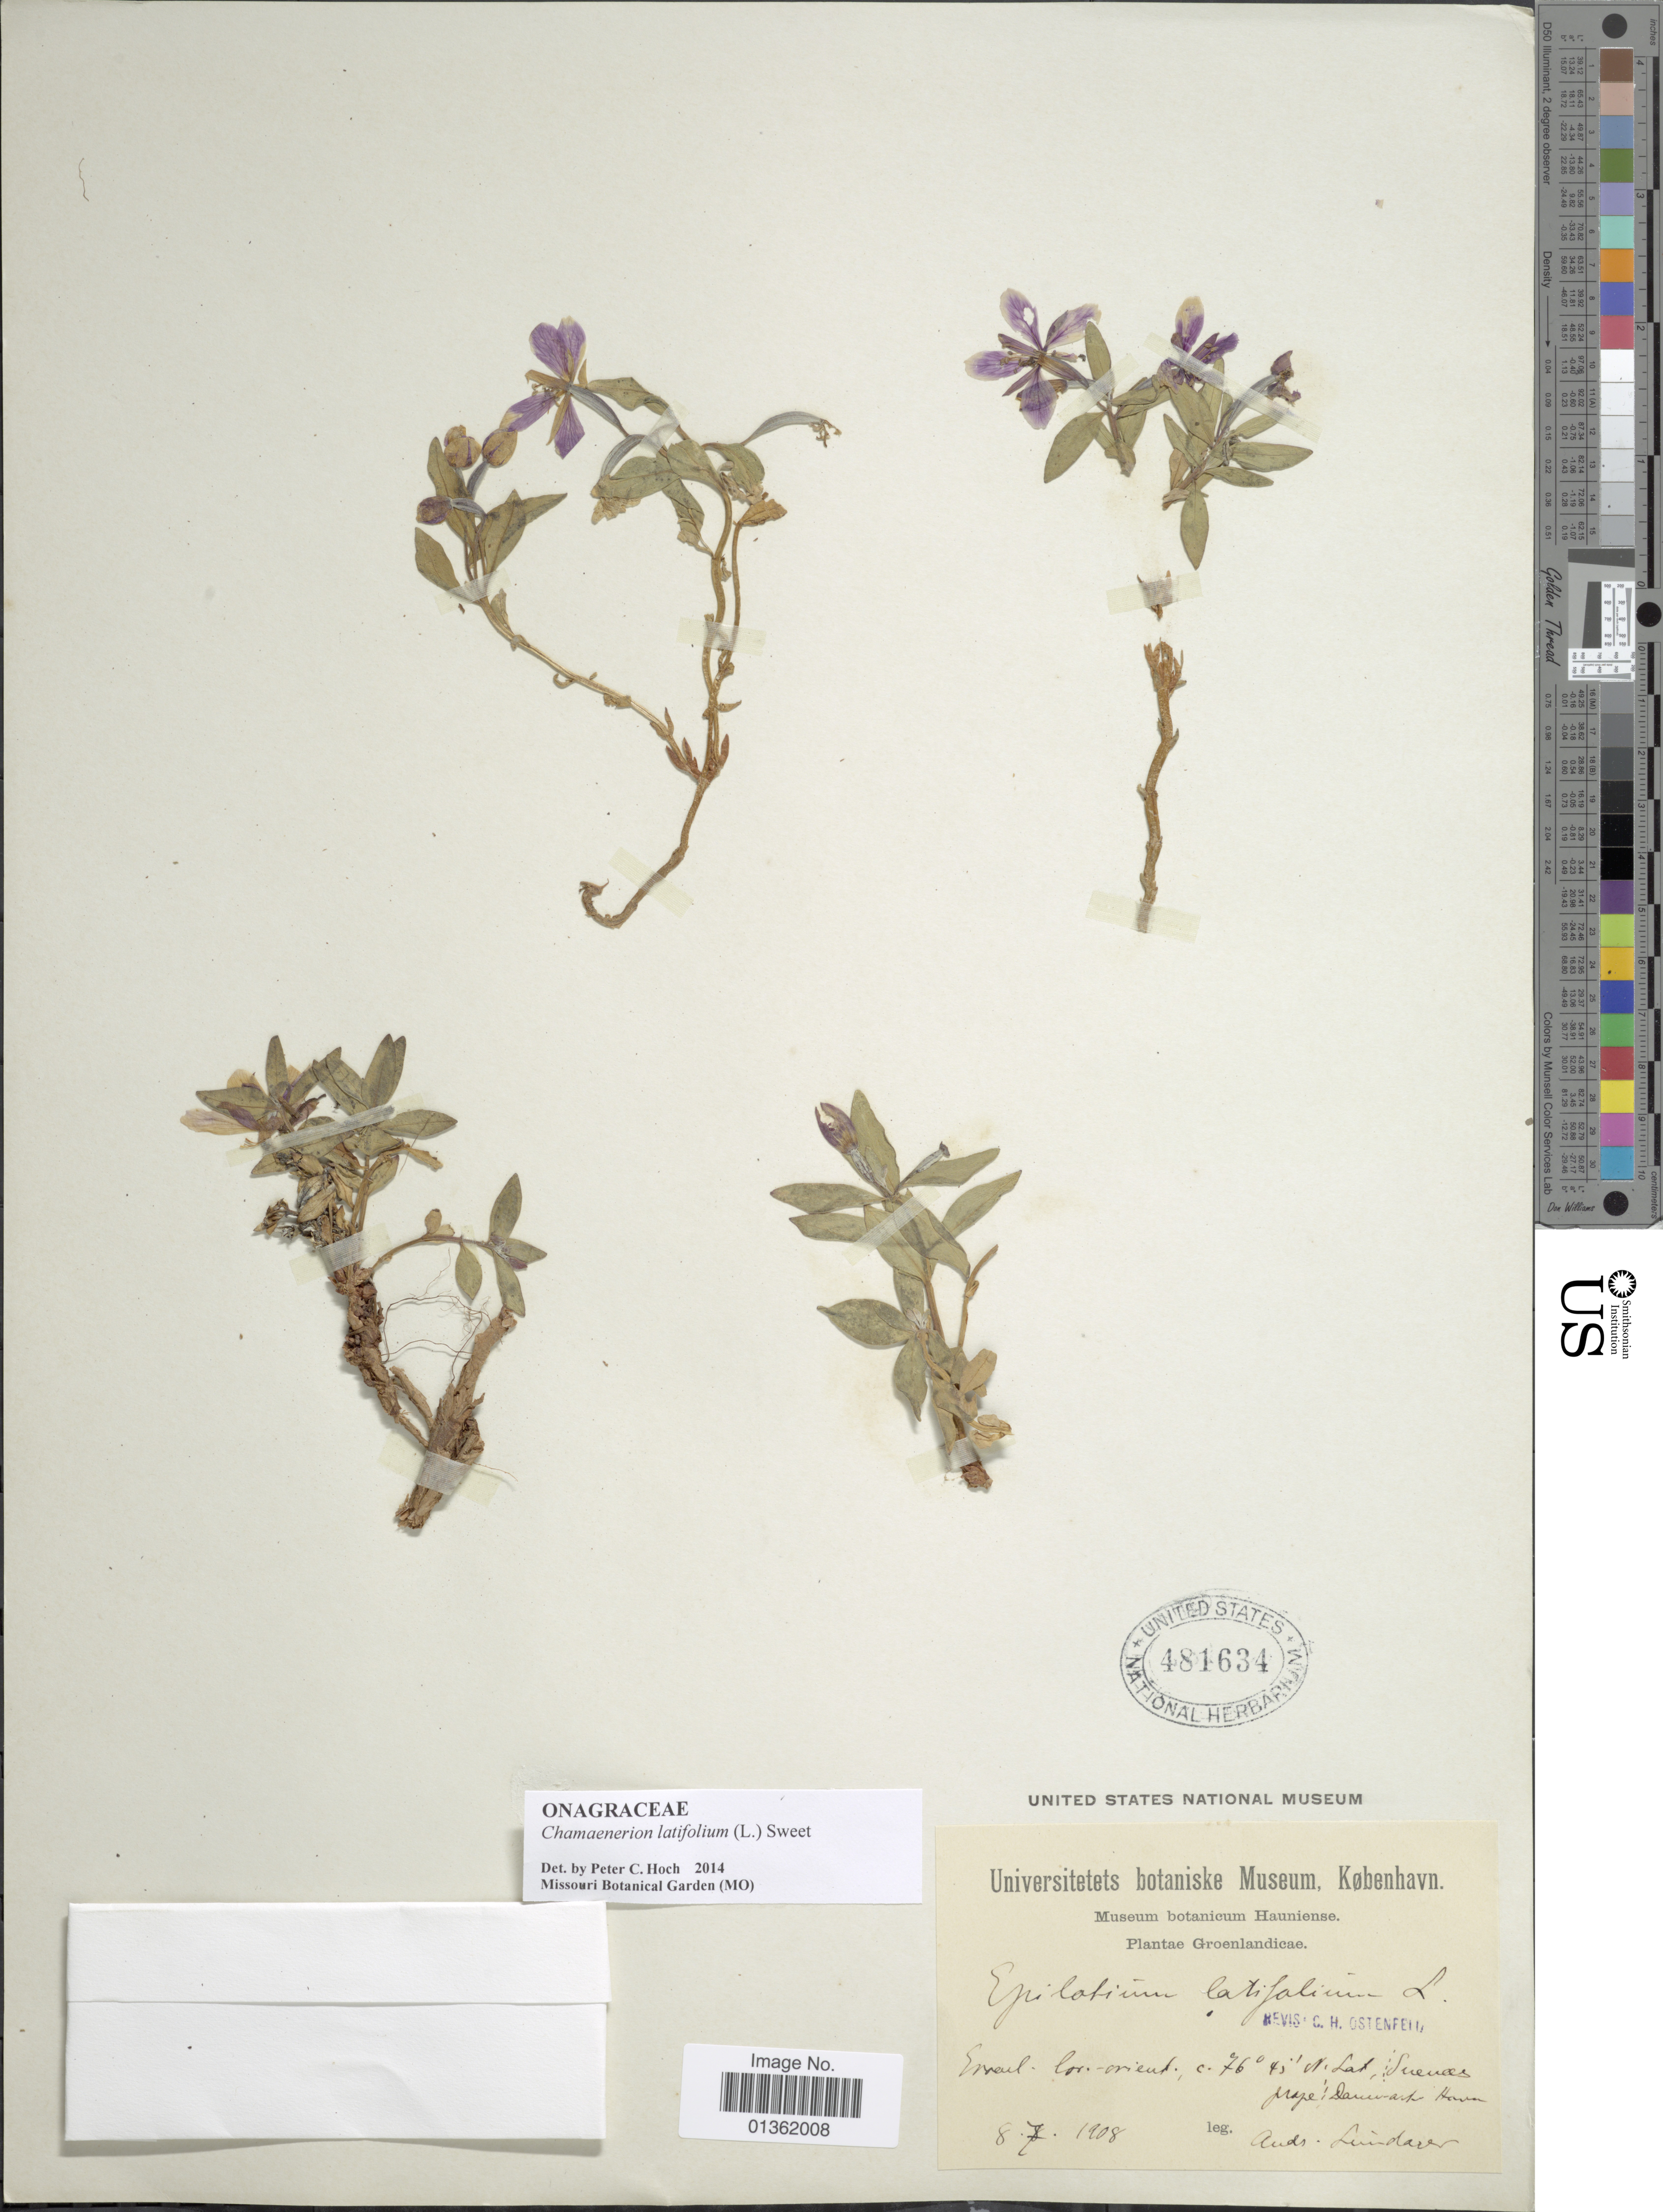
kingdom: Plantae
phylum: Tracheophyta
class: Magnoliopsida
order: Myrtales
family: Onagraceae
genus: Chamaenerion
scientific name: Chamaenerion latifolium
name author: (L.) Th. Fr. & Lange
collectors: A. Lundager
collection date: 1908-07-08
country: Greenland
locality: Greenl. bor.-orient., Snenæs prope: Danmark Havn.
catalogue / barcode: US 481634